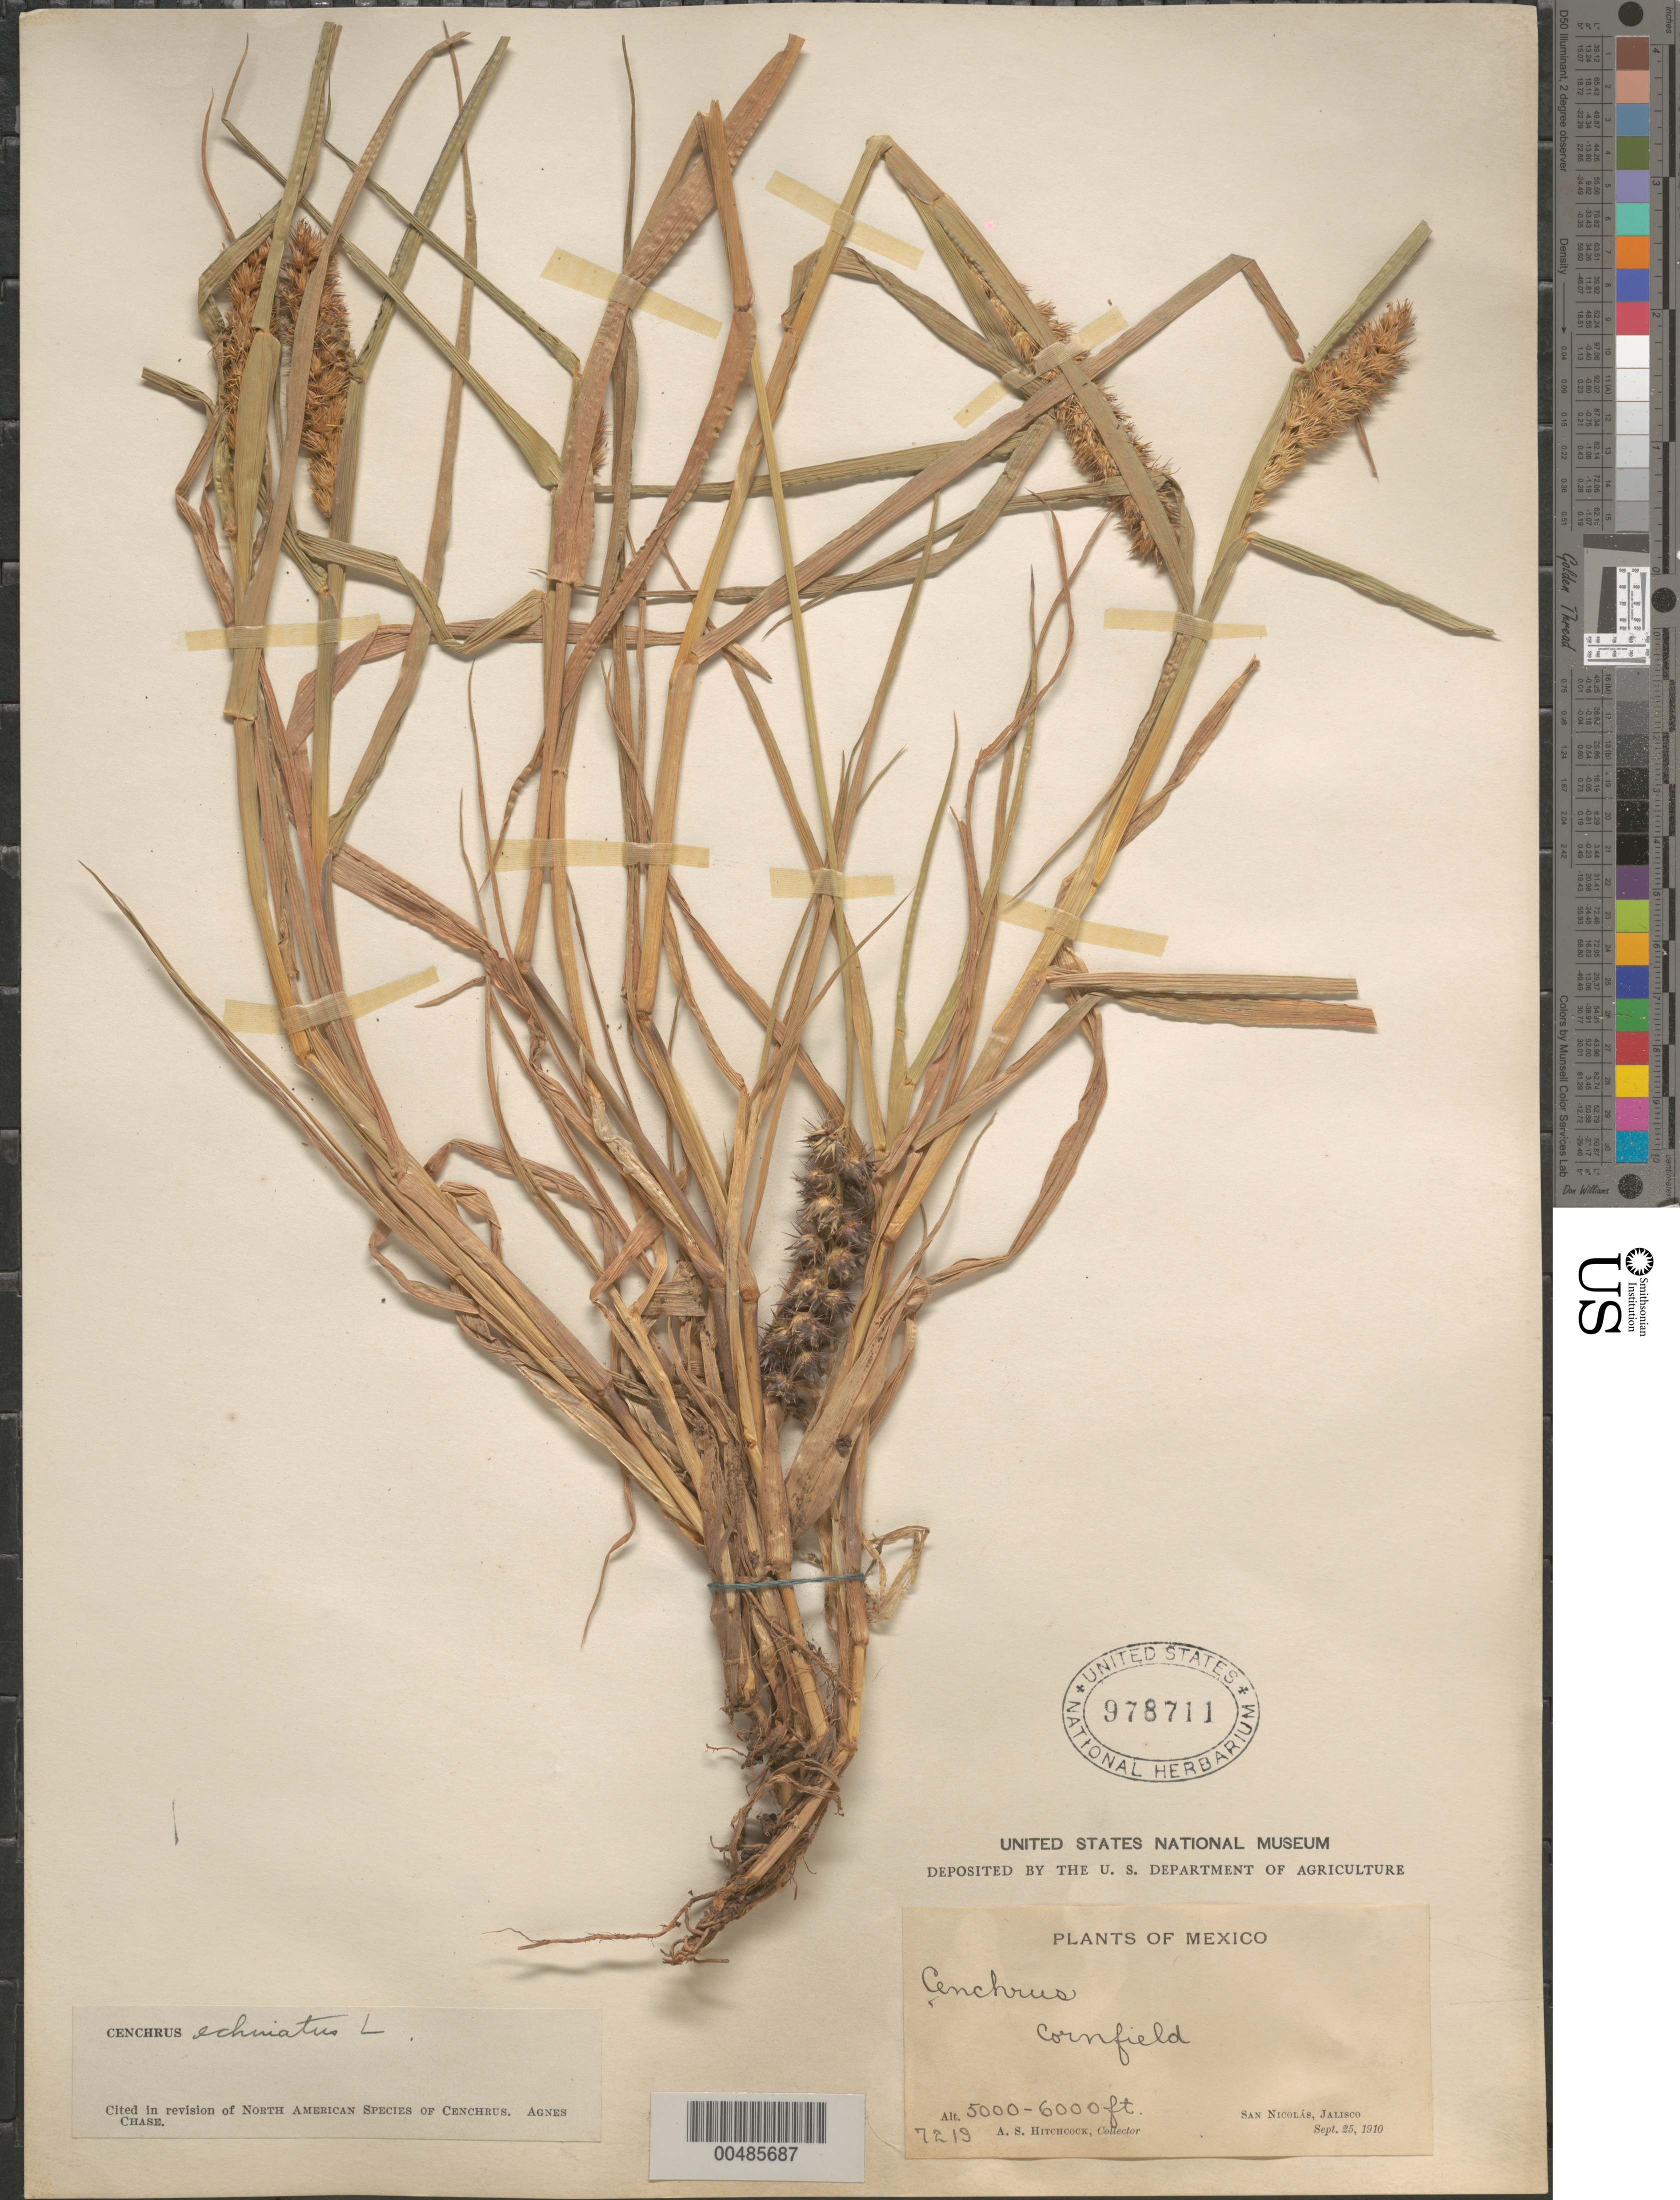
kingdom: Plantae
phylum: Tracheophyta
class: Liliopsida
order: Poales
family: Poaceae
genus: Cenchrus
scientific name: Cenchrus echinatus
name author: L.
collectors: A. S. Hitchcock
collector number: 7219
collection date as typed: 25 Sep 1910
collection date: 1910-09-25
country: Mexico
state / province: Jalisco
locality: San Nicolás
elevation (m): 1524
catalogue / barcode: US 978711